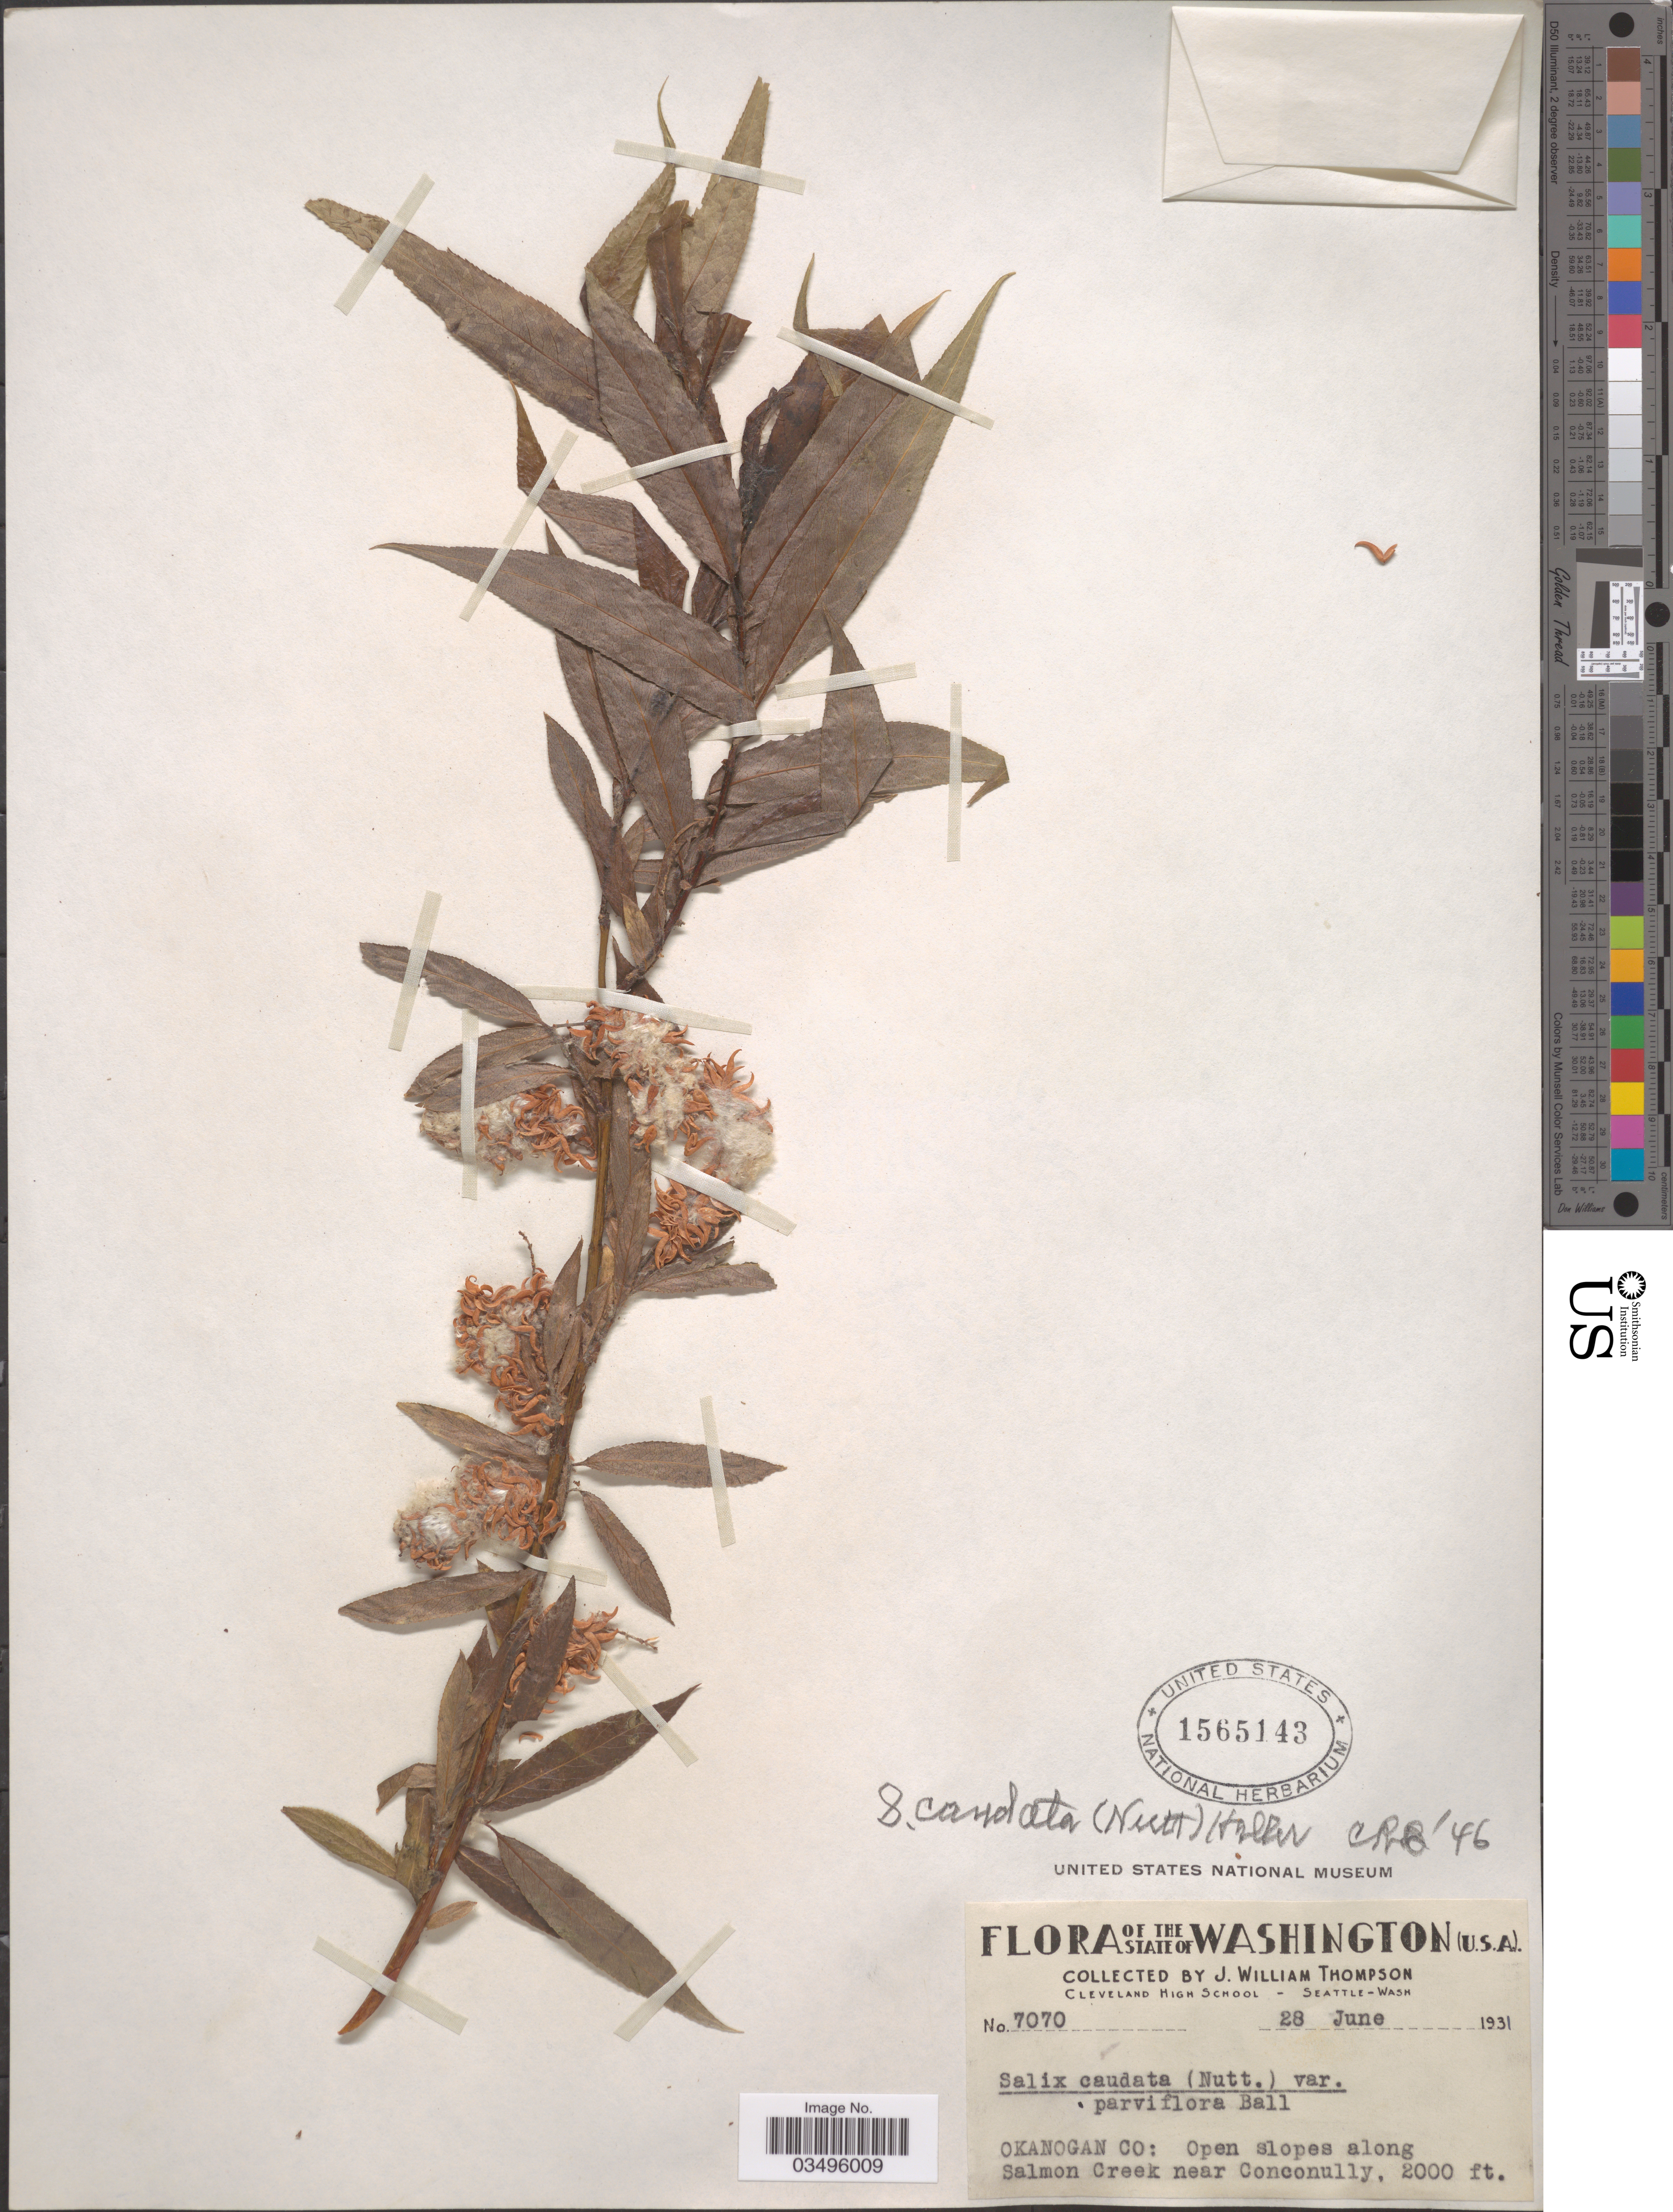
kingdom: Plantae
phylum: Tracheophyta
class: Magnoliopsida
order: Malpighiales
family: Salicaceae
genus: Salix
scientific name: Salix caudata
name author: A. Heller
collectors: J. W. Thompson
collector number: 7070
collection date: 1931-06-28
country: United States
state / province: Washington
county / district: Okanogan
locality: Okanogan Co: Open slopes along Salmon Creek near Conconully.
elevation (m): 610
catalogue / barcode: US 1565143